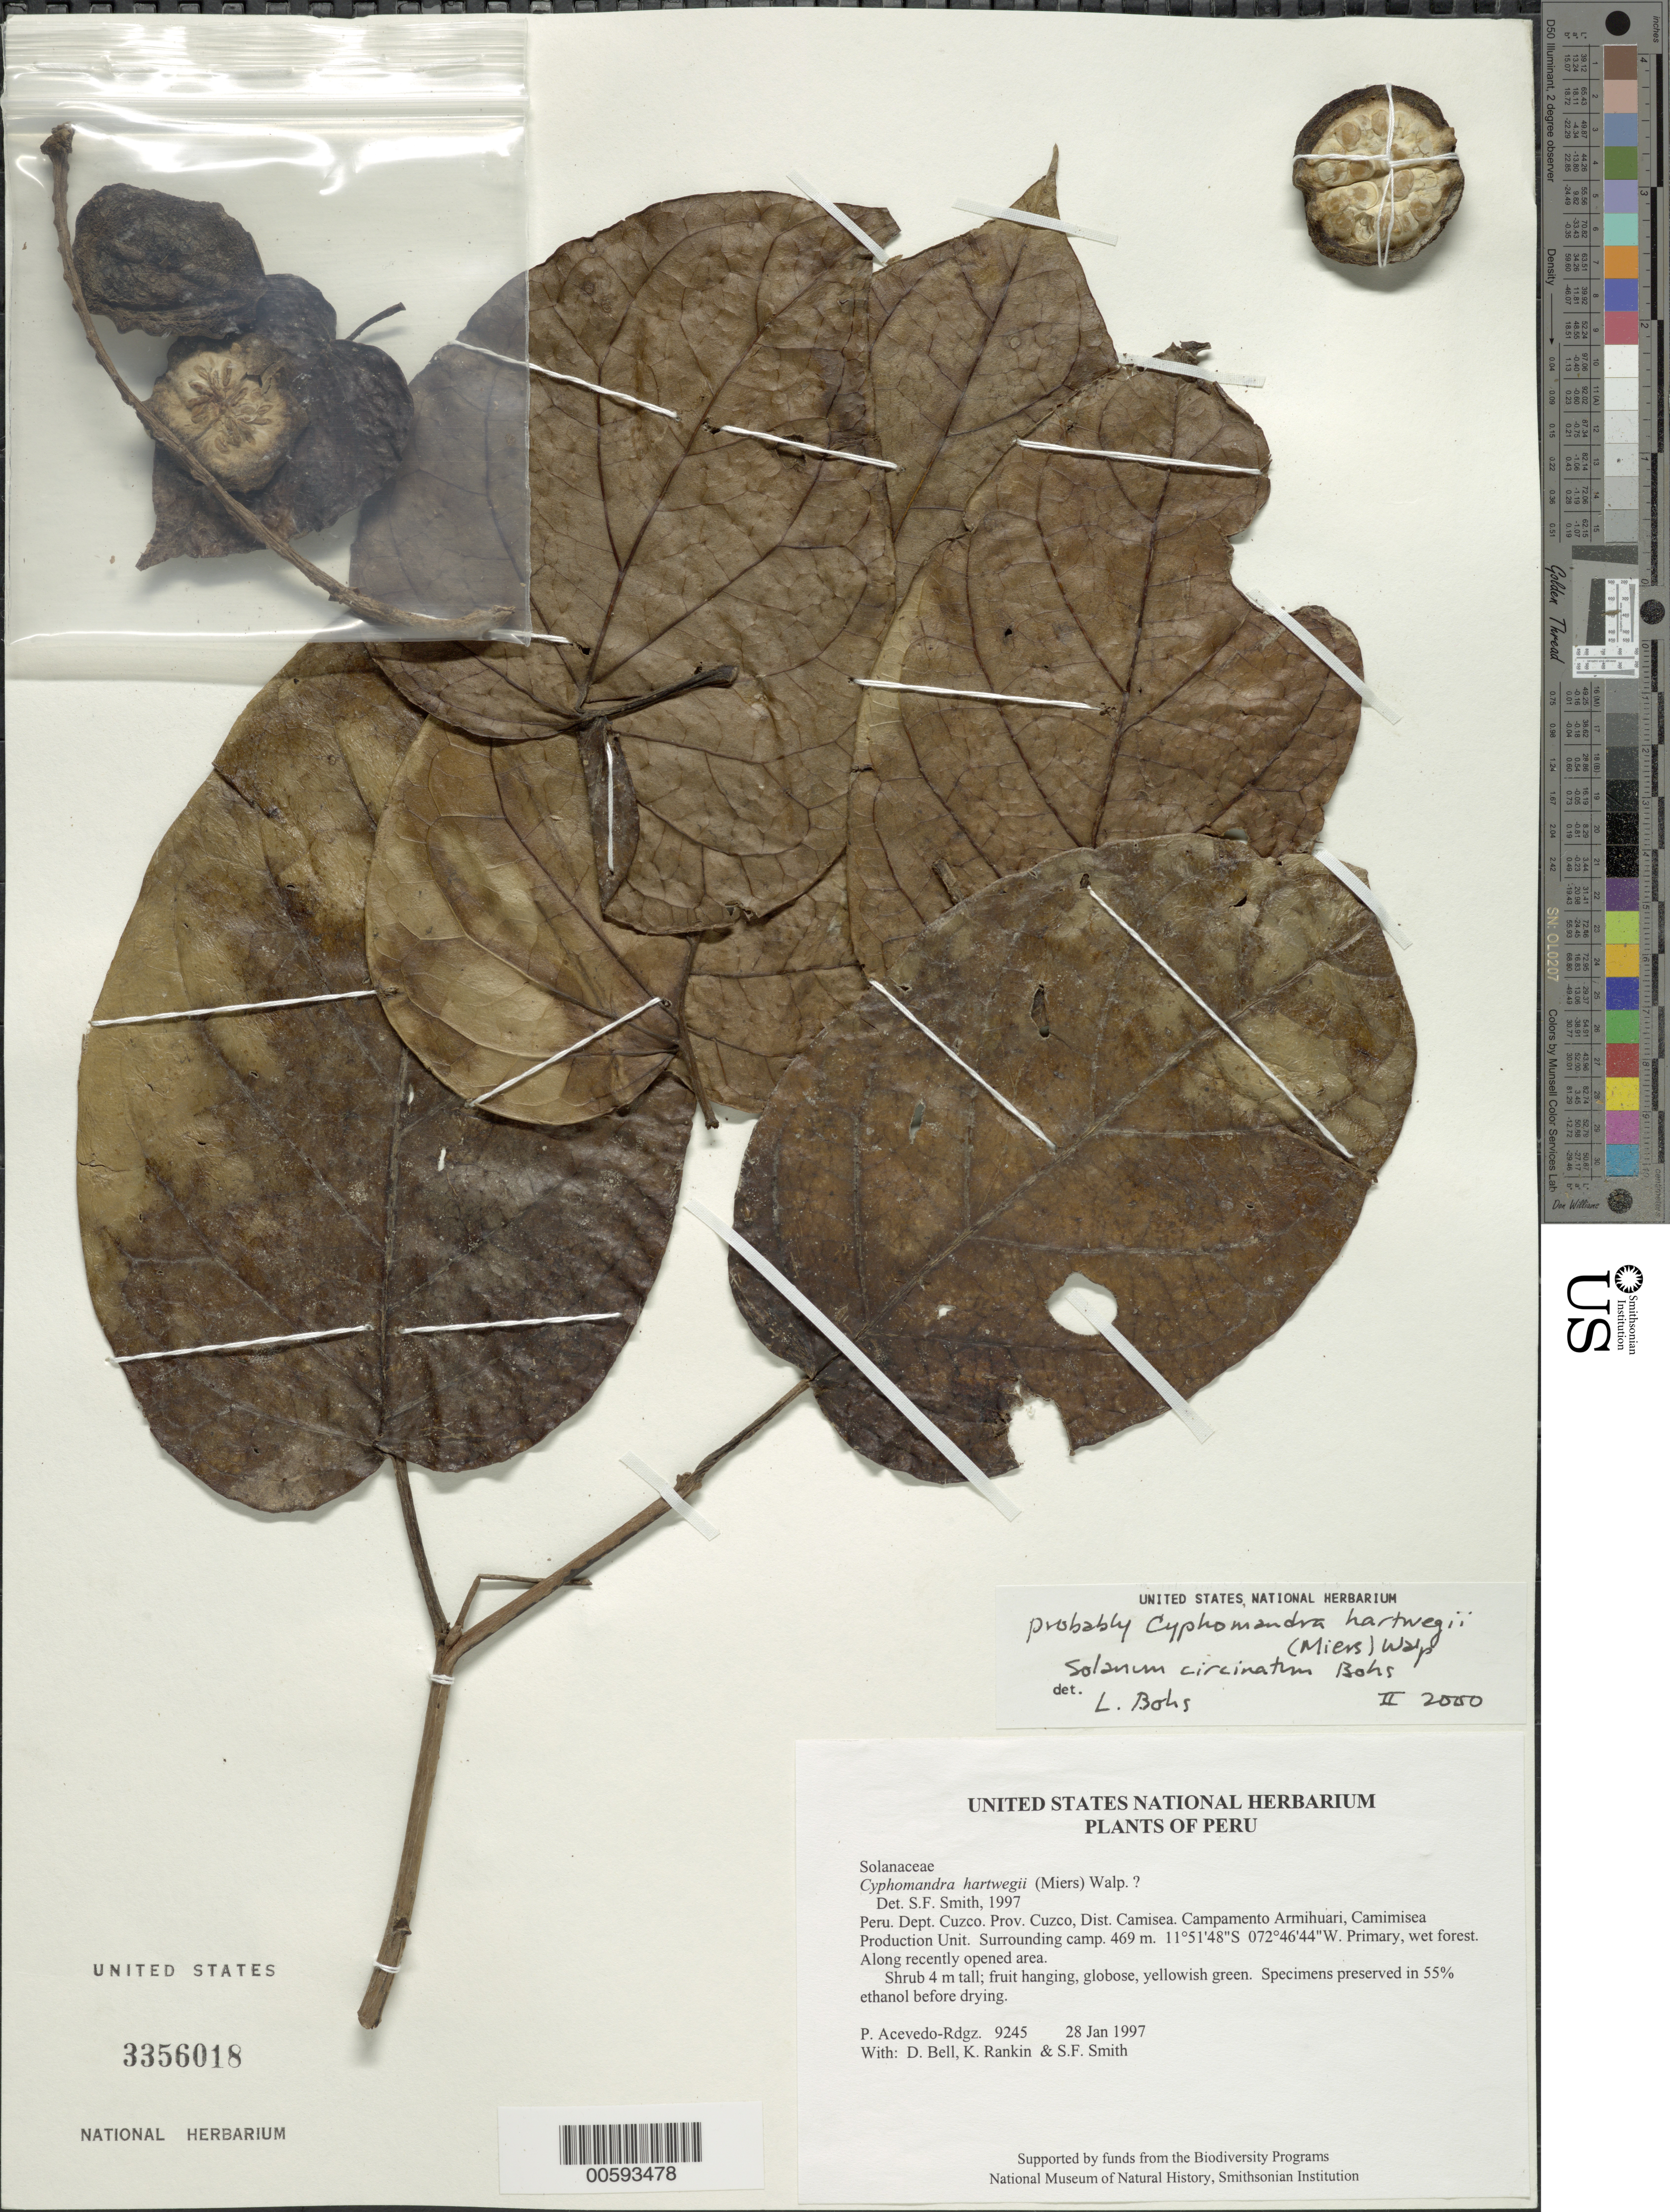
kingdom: Plantae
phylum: Tracheophyta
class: Magnoliopsida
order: Solanales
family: Solanaceae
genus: Cyphomandra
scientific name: Cyphomandra hartwegii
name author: (Miers) Sendtn. ex Walp.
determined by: Smith, Stephen F., (US), NMNH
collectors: P. Acevedo-Rodr., D. A. Bell, K. B. Rankin & S.F. Smith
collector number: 9245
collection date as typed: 28 Jan 1997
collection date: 1997-01-28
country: Peru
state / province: Cusco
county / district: Cusco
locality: Districto Camisea, Campamento Armihuari, Camimisea Production Unit. Surrounding camp.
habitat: Primary, wet forest. Along recently opened area.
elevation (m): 469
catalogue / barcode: US 3356018